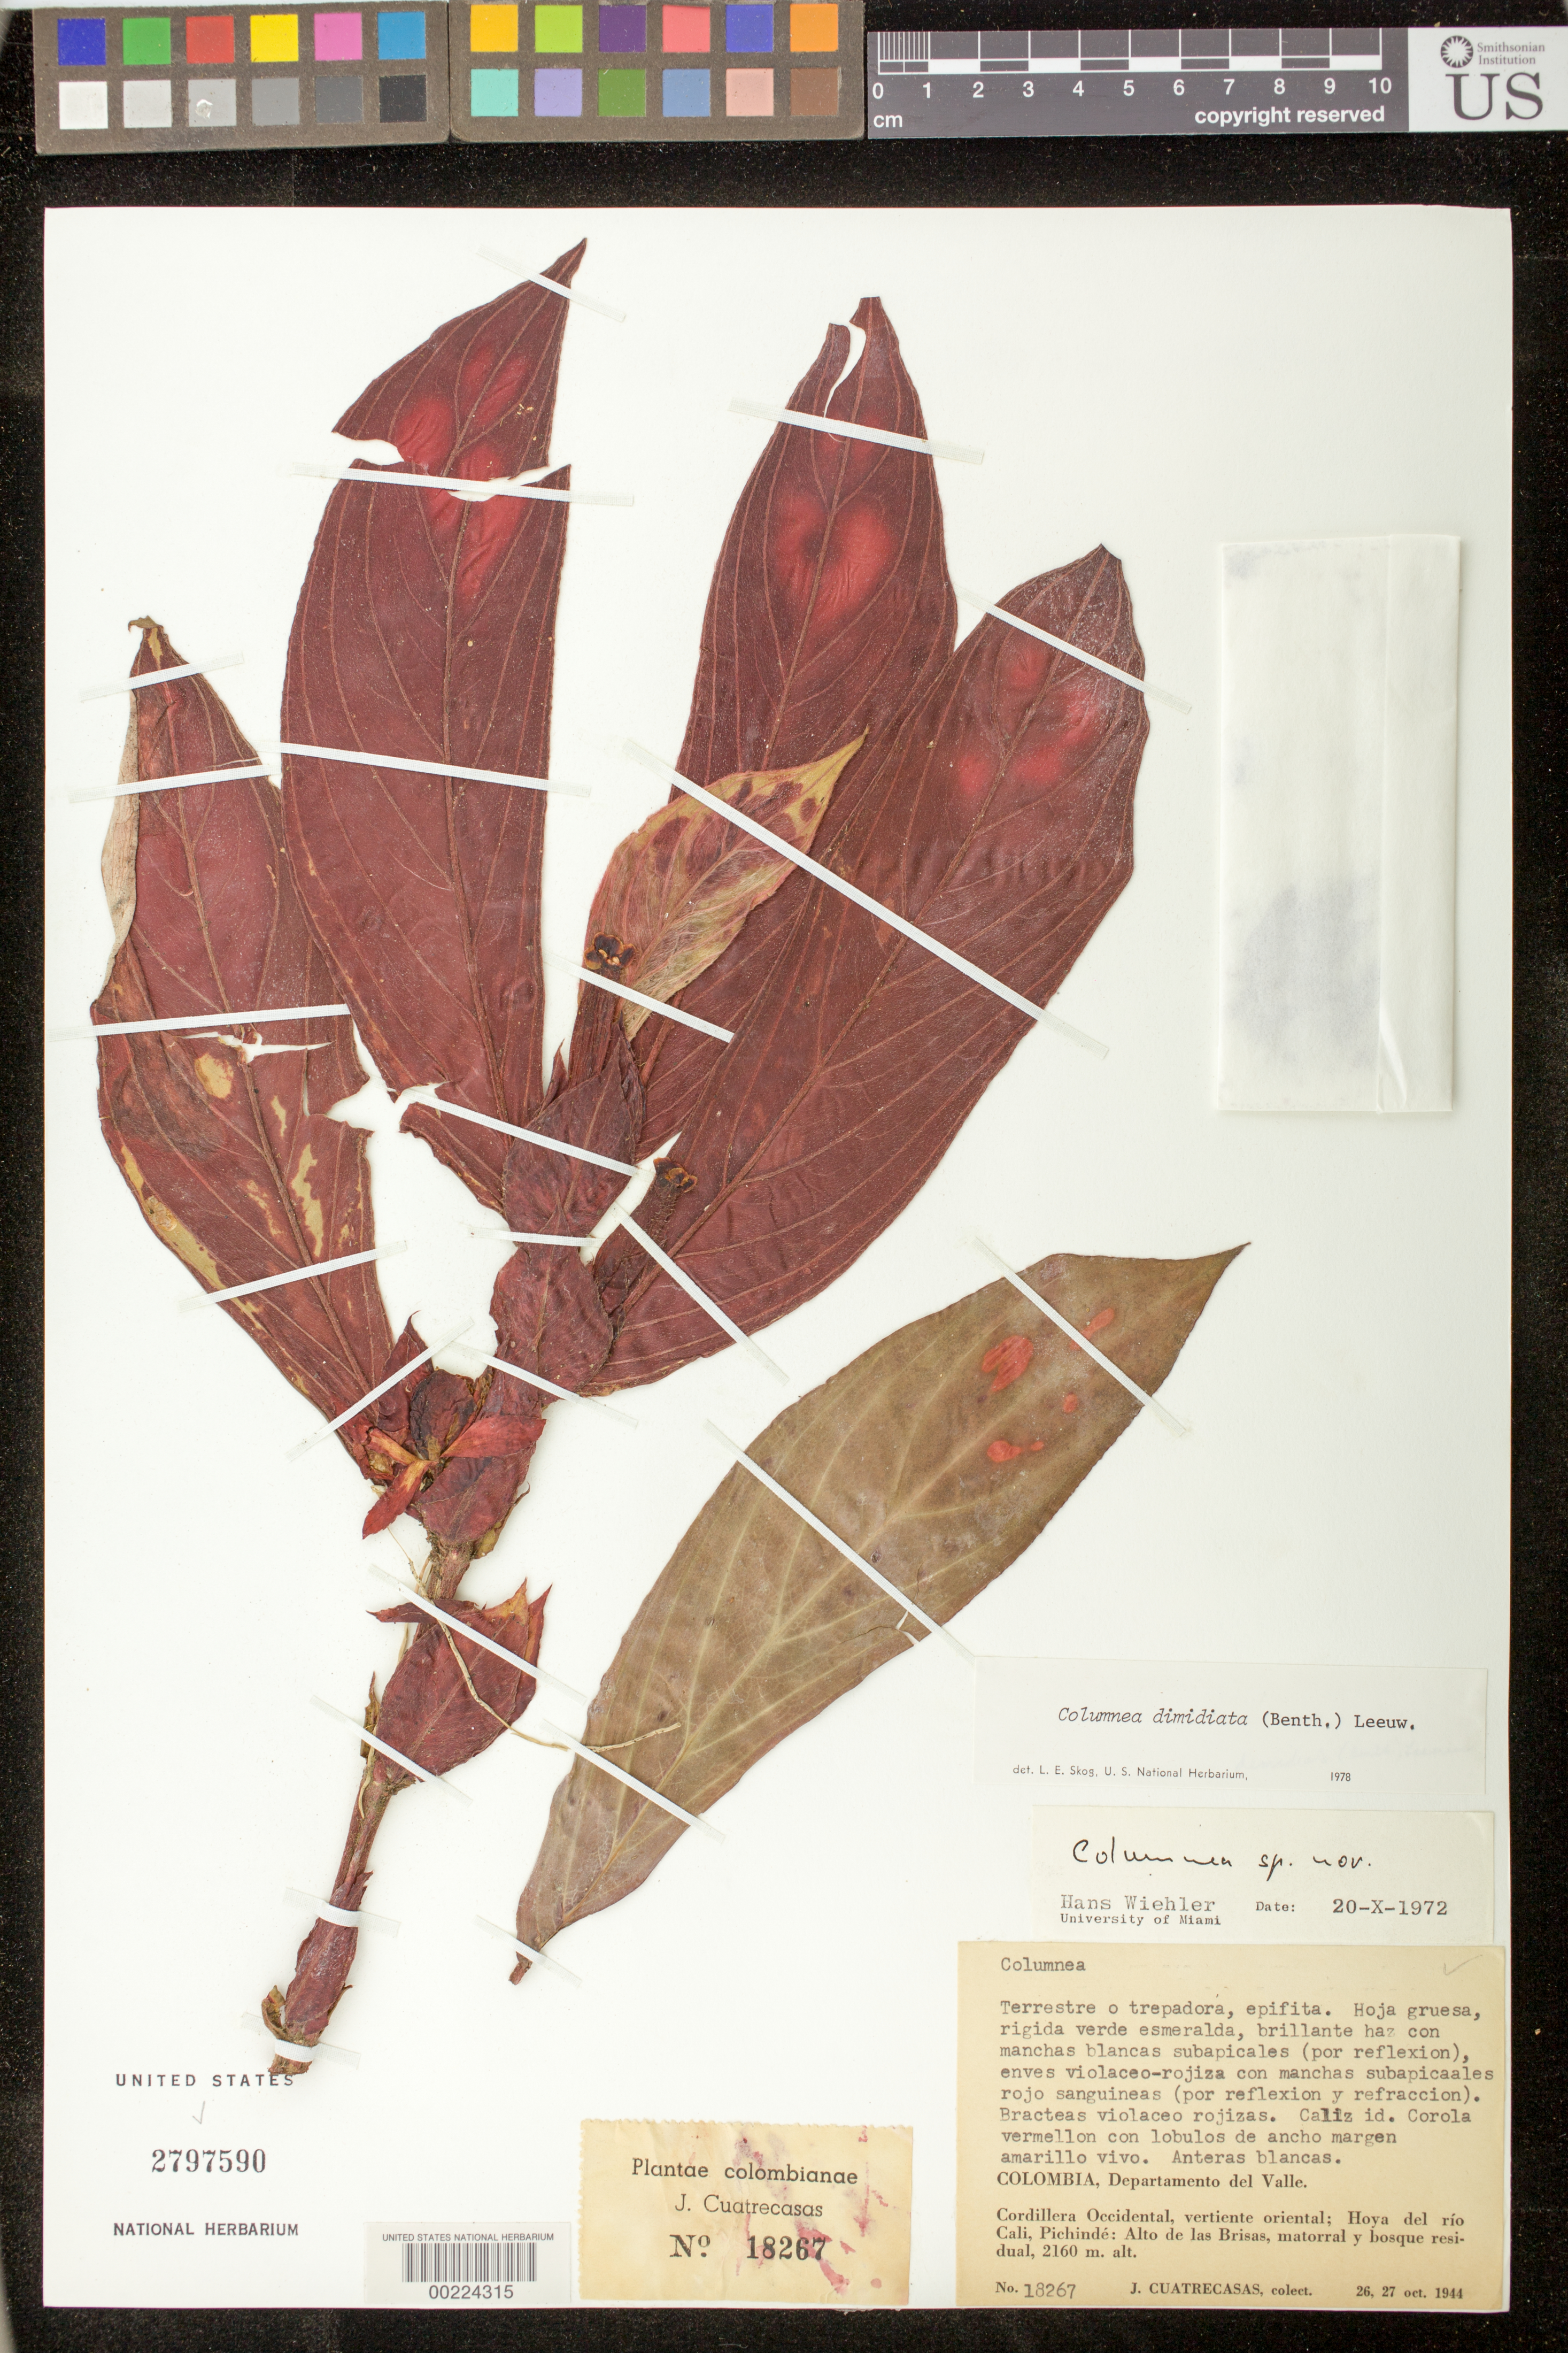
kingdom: Plantae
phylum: Tracheophyta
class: Magnoliopsida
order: Lamiales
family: Gesneriaceae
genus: Columnea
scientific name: Columnea dimidiata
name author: (Benth.) Kuntze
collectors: J. Cuatrecasas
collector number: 18267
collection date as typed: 26-27 Oct 1944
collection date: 1944-10-26/1944-10-27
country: Colombia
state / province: Valle del Cauca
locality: Cordillera Occidental, western slope, valley of Rio Cali, Pichinde, Alto de las Brisas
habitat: Thickets and forest remnants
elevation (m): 2160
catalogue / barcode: US 2797590